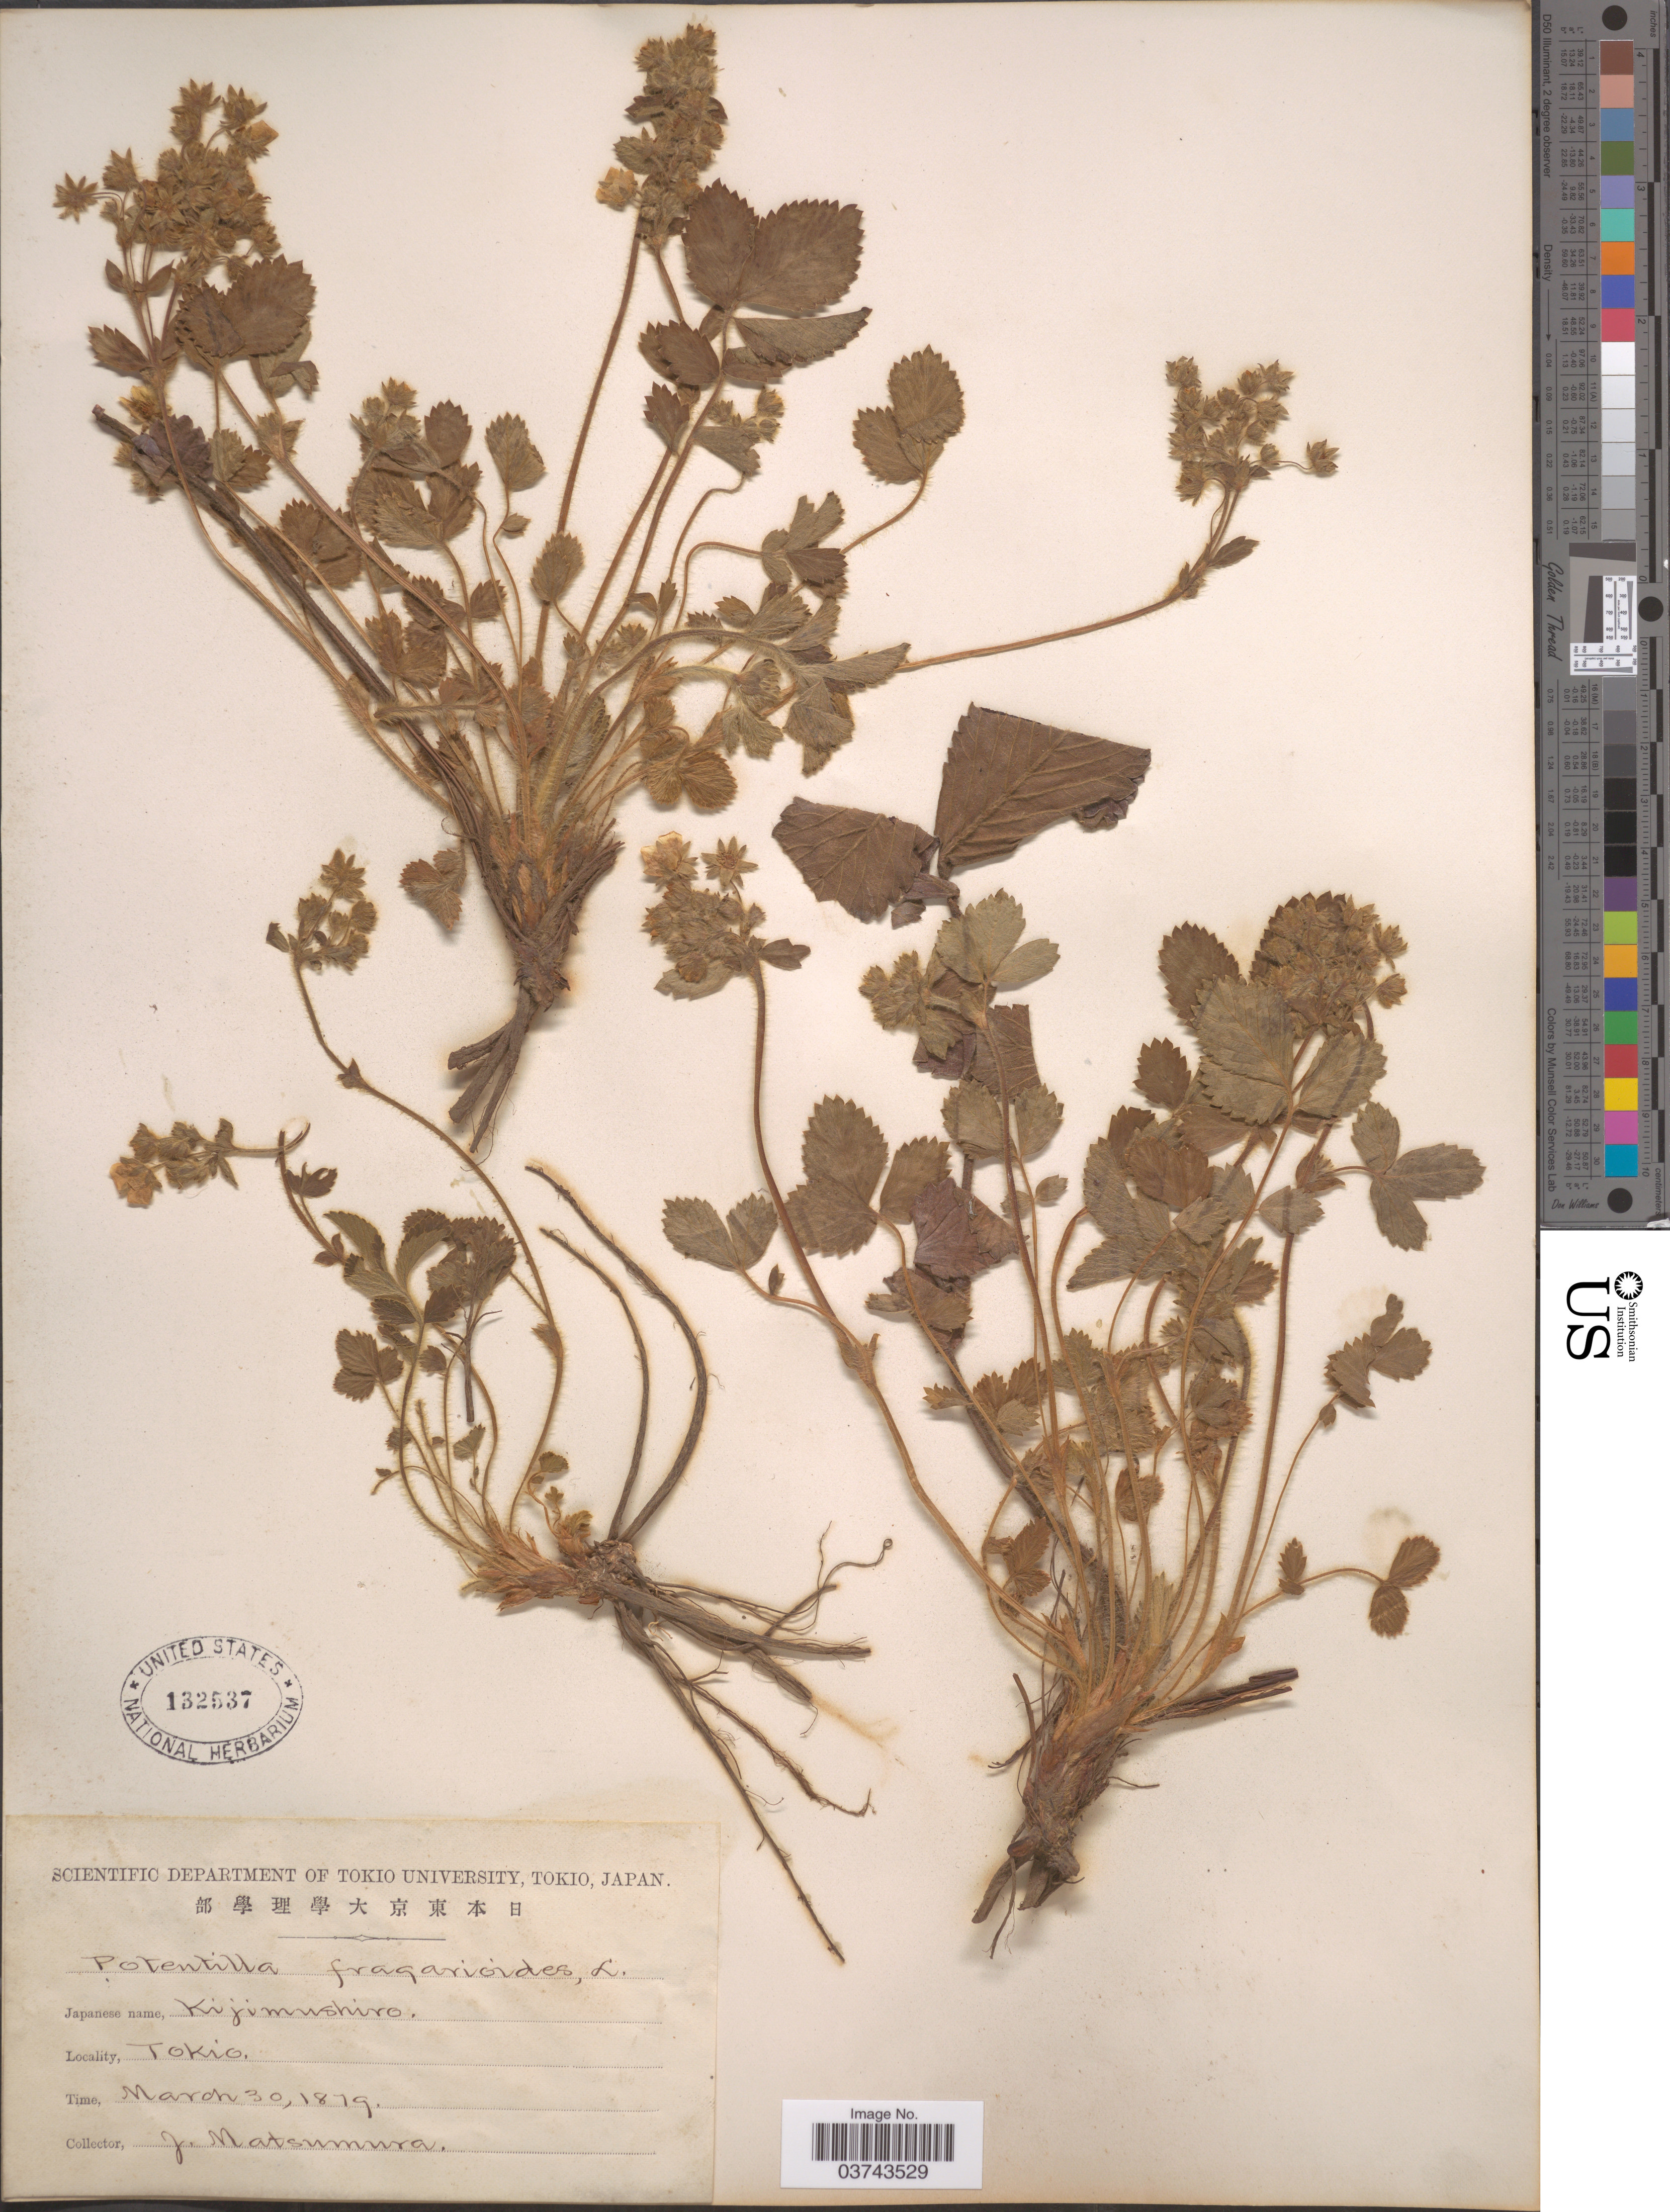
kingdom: Plantae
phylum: Tracheophyta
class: Magnoliopsida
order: Rosales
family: Rosaceae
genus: Potentilla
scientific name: Potentilla fragarioides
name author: L.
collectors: J. Natsumura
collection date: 1879-03-30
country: Japan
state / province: Tokyo, Federal City of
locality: Tokio.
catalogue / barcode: US 132537